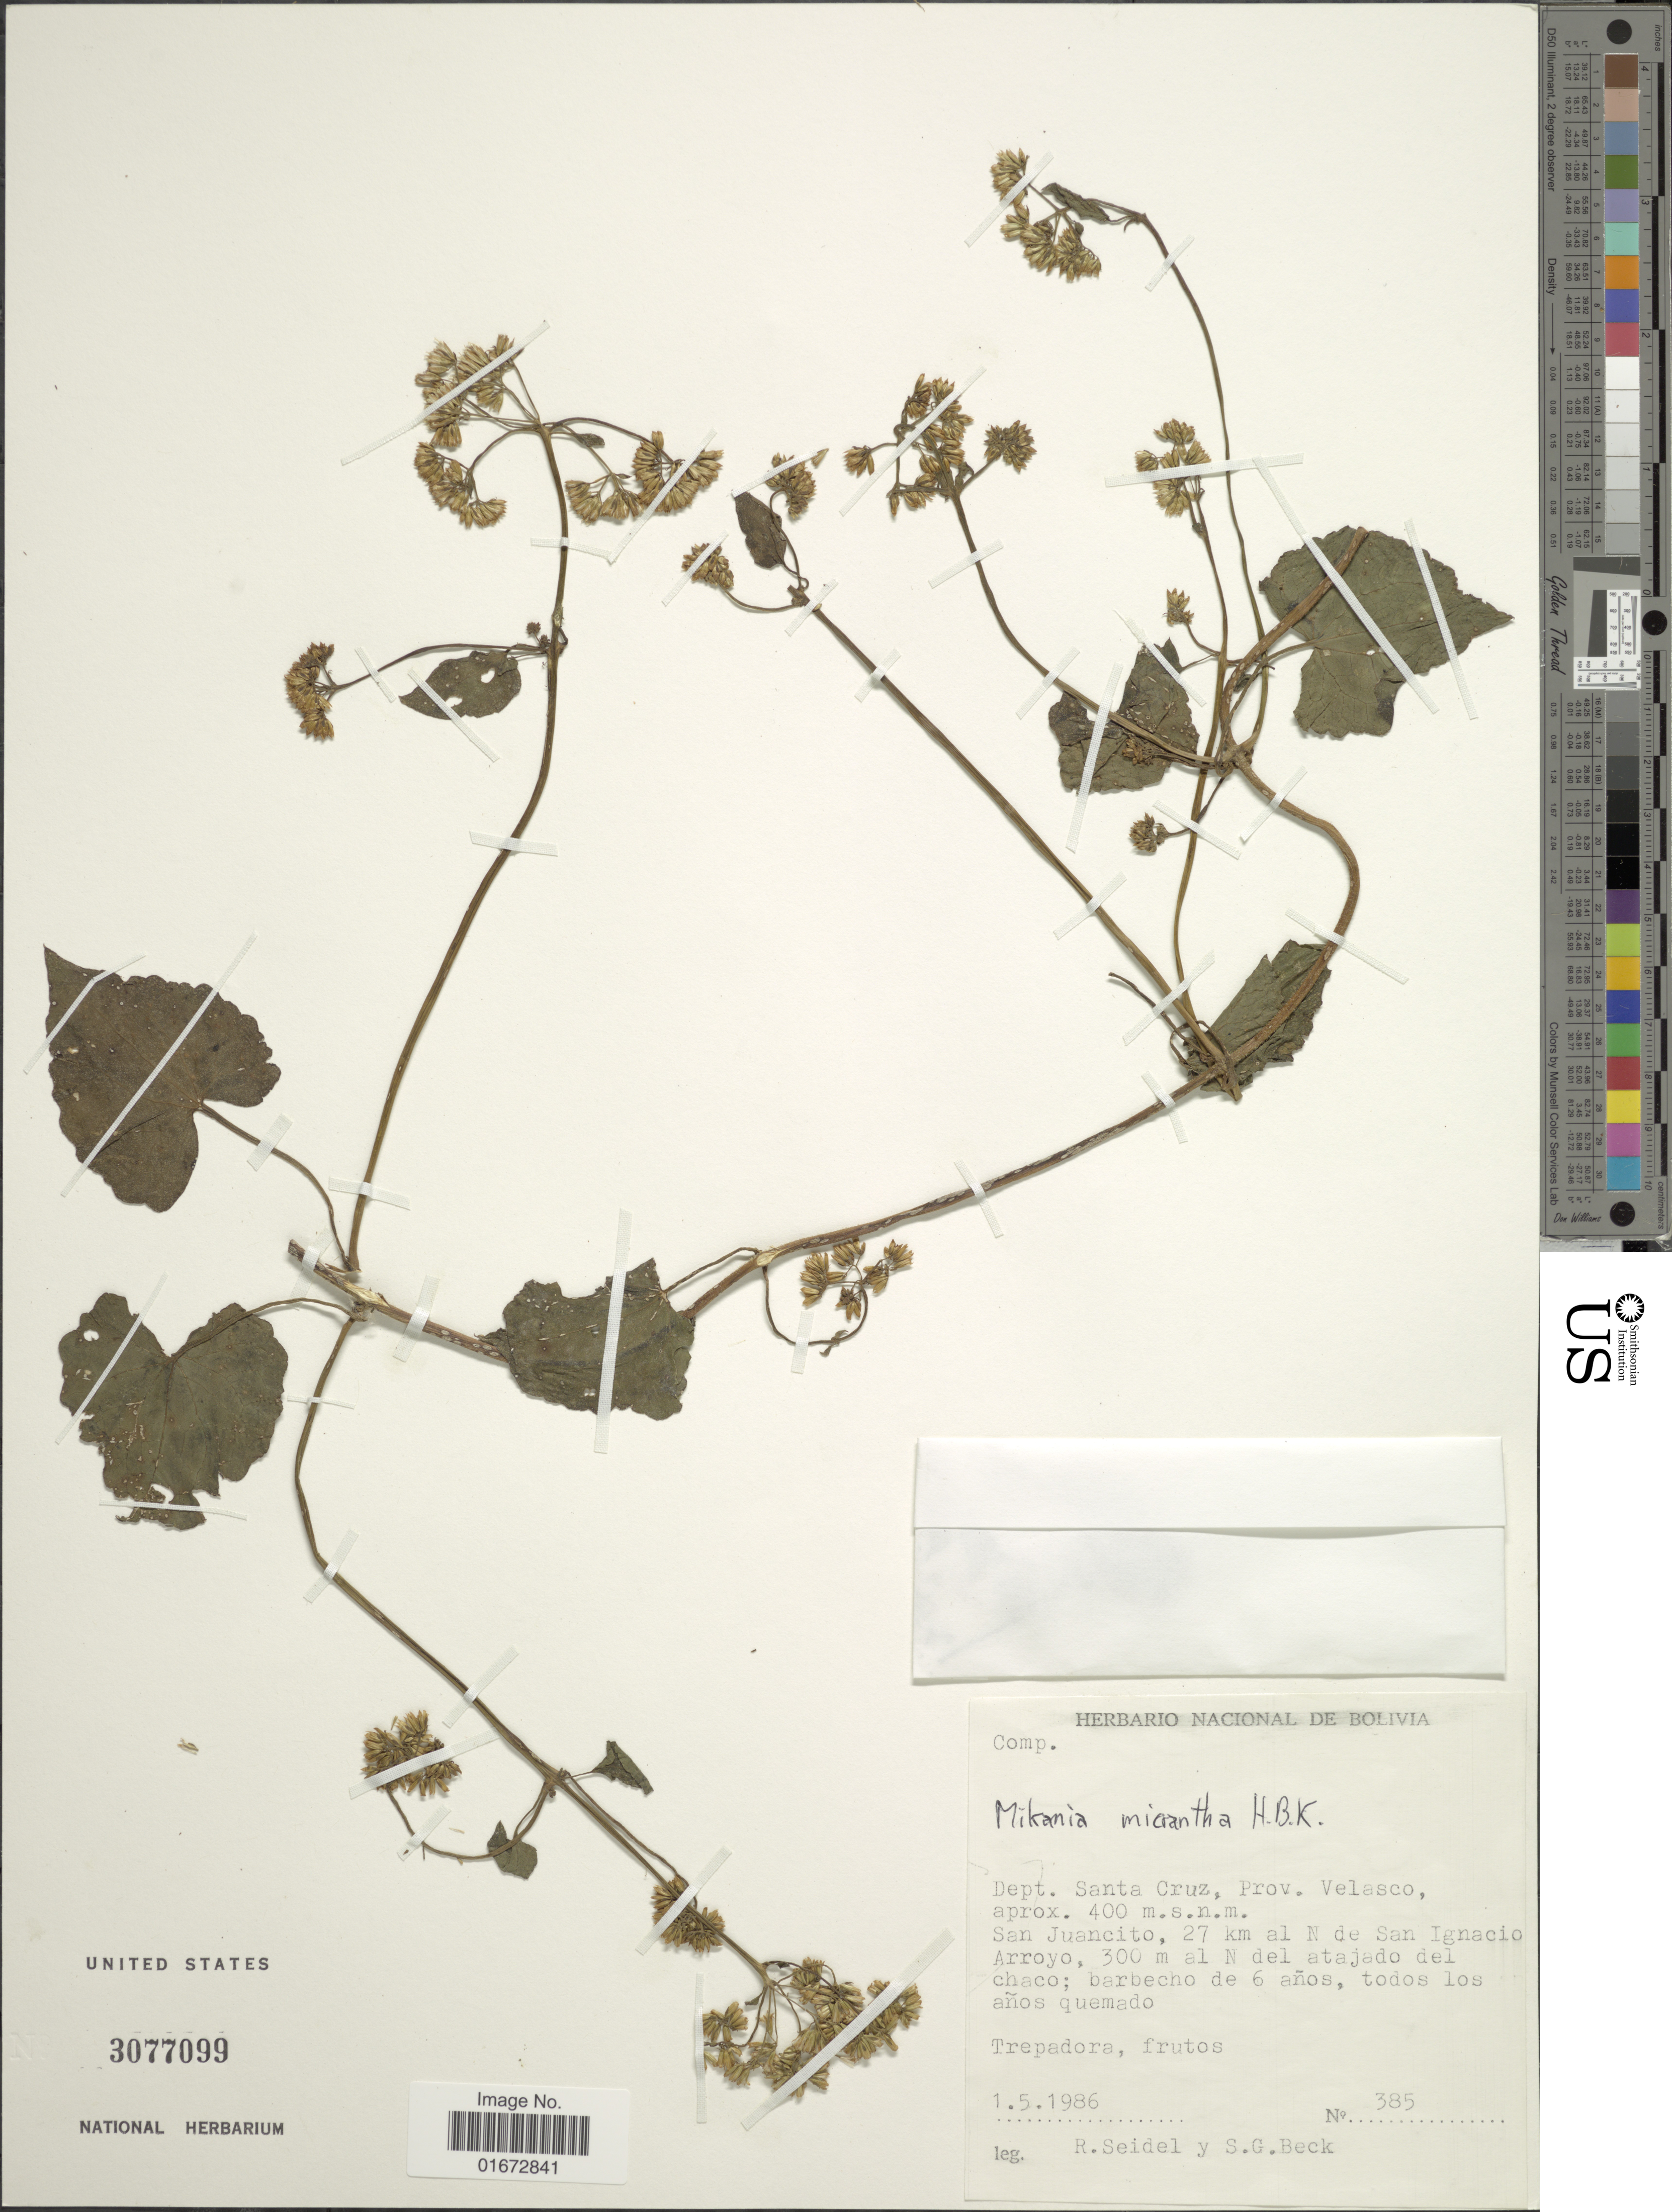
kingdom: Plantae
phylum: Tracheophyta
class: Magnoliopsida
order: Asterales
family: Asteraceae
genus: Mikania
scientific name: Mikania micrantha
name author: Kunth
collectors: R. Seidel & S. G. Beck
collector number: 385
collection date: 1986-05-01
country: Bolivia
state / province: Santa Cruz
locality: Dept. Santa Cruz, Prov. Velasco. San Juancito, 27 km al N de San Ignacio Arroyo, 300 m al N del atajado del chaco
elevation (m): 400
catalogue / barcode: US 3077099